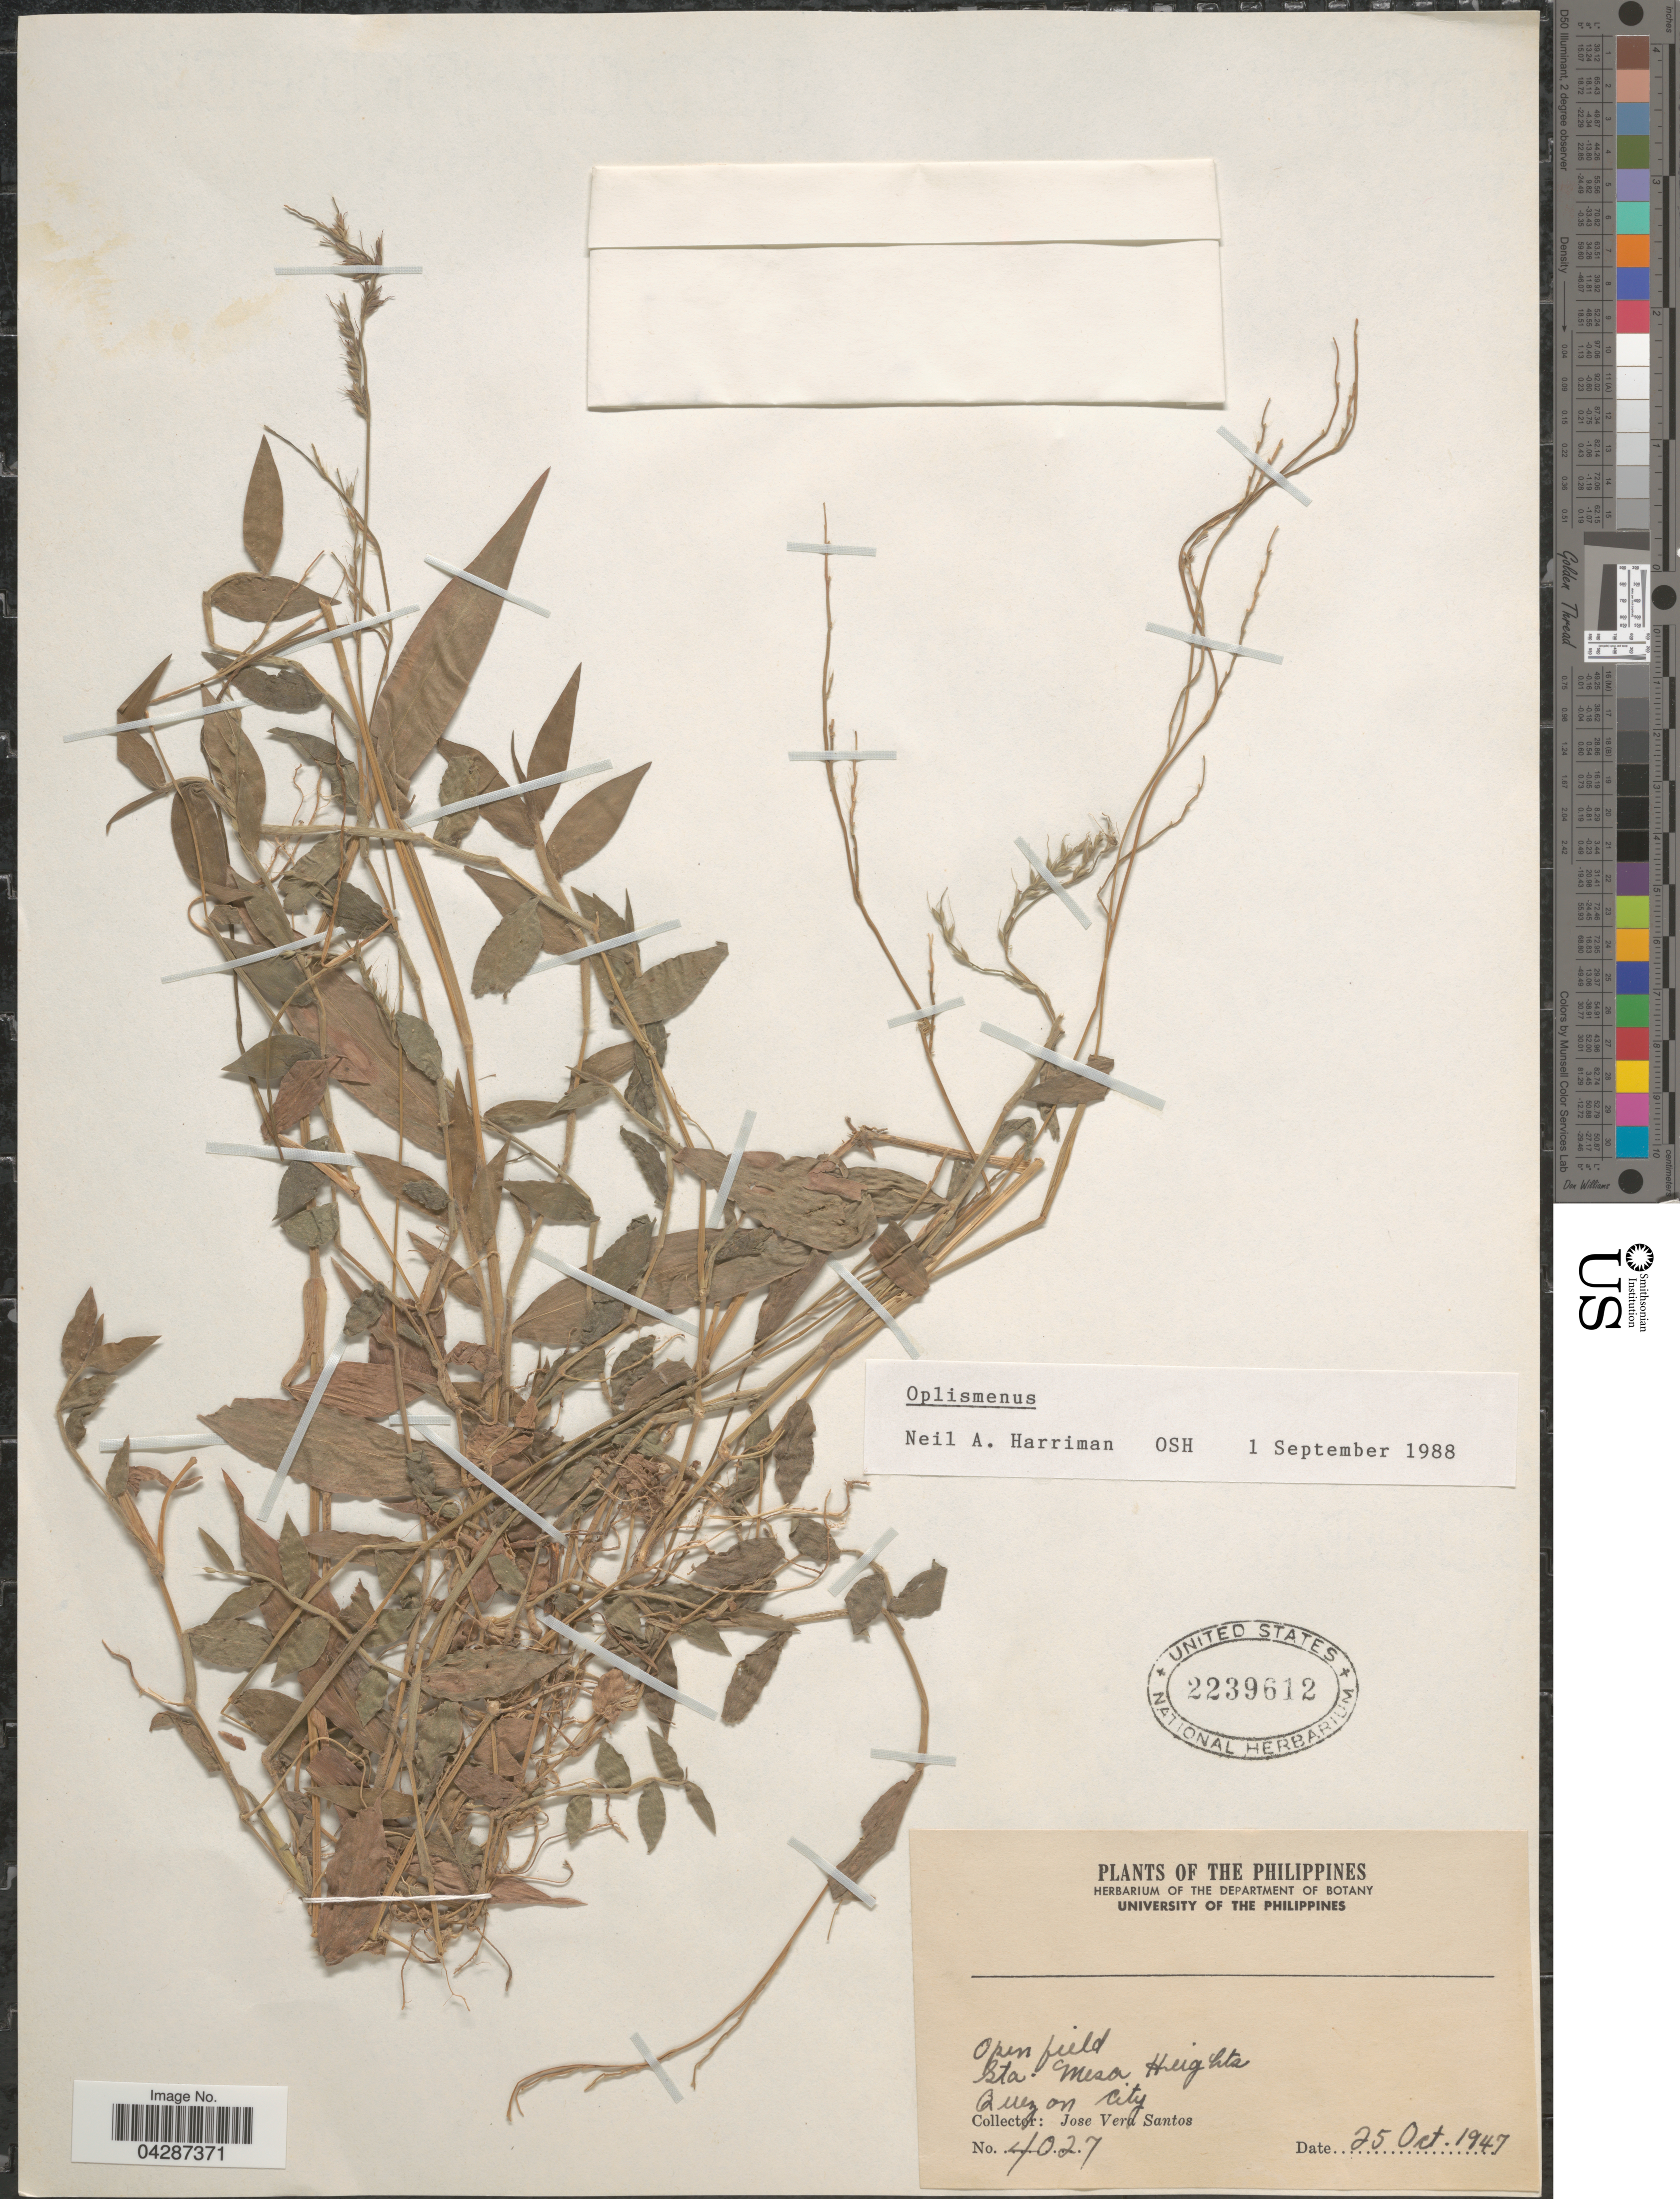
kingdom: Plantae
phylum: Tracheophyta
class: Liliopsida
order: Poales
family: Poaceae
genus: Oplismenus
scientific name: Oplismenus sp.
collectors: J. Santos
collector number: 4027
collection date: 1947-10-25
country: Philippines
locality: Open field. Sta. Mesa Heights. Quezon city.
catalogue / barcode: US 2239612